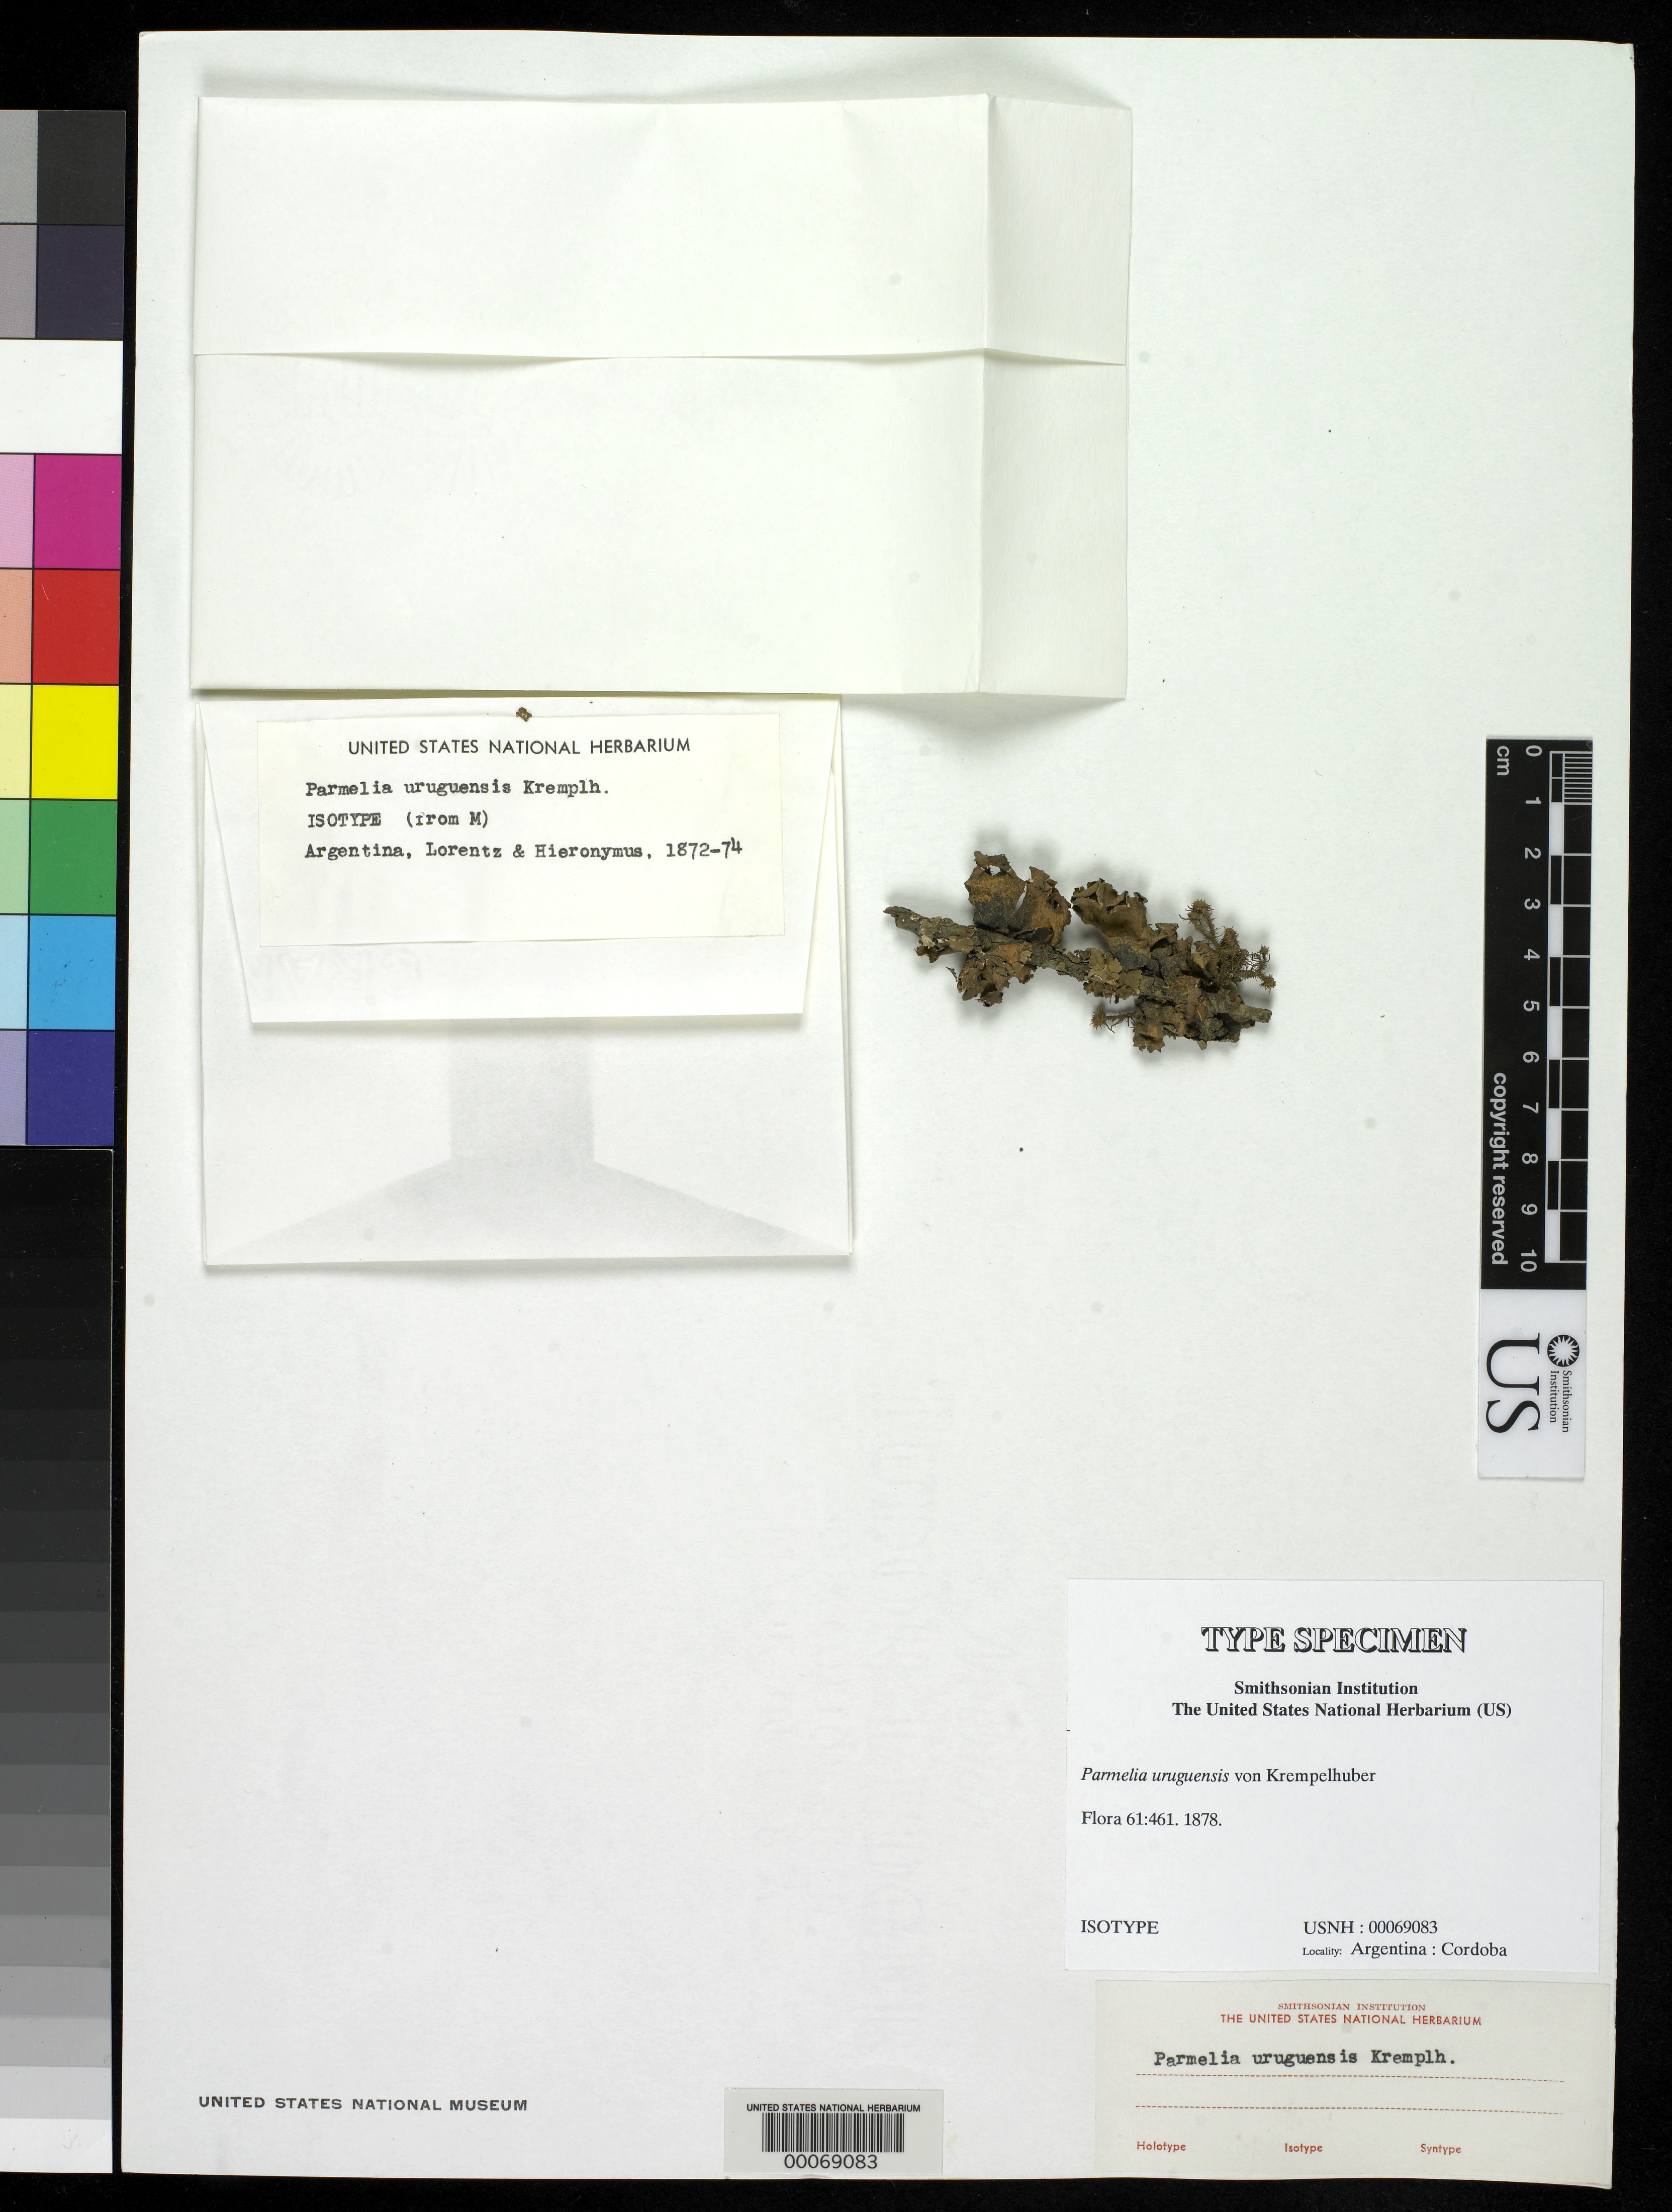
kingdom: Fungi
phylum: Ascomycota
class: Lecanoromycetes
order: Lecanorales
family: Parmeliaceae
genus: Parmelia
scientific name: Parmelia uruguensis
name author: Kremp.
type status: Isotype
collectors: P. G. Lorentz & G. H. Hieronymus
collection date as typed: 1872 to -- --- 1874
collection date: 1872/1874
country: Argentina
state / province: Córdoba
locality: Cordoba & Concepcion.